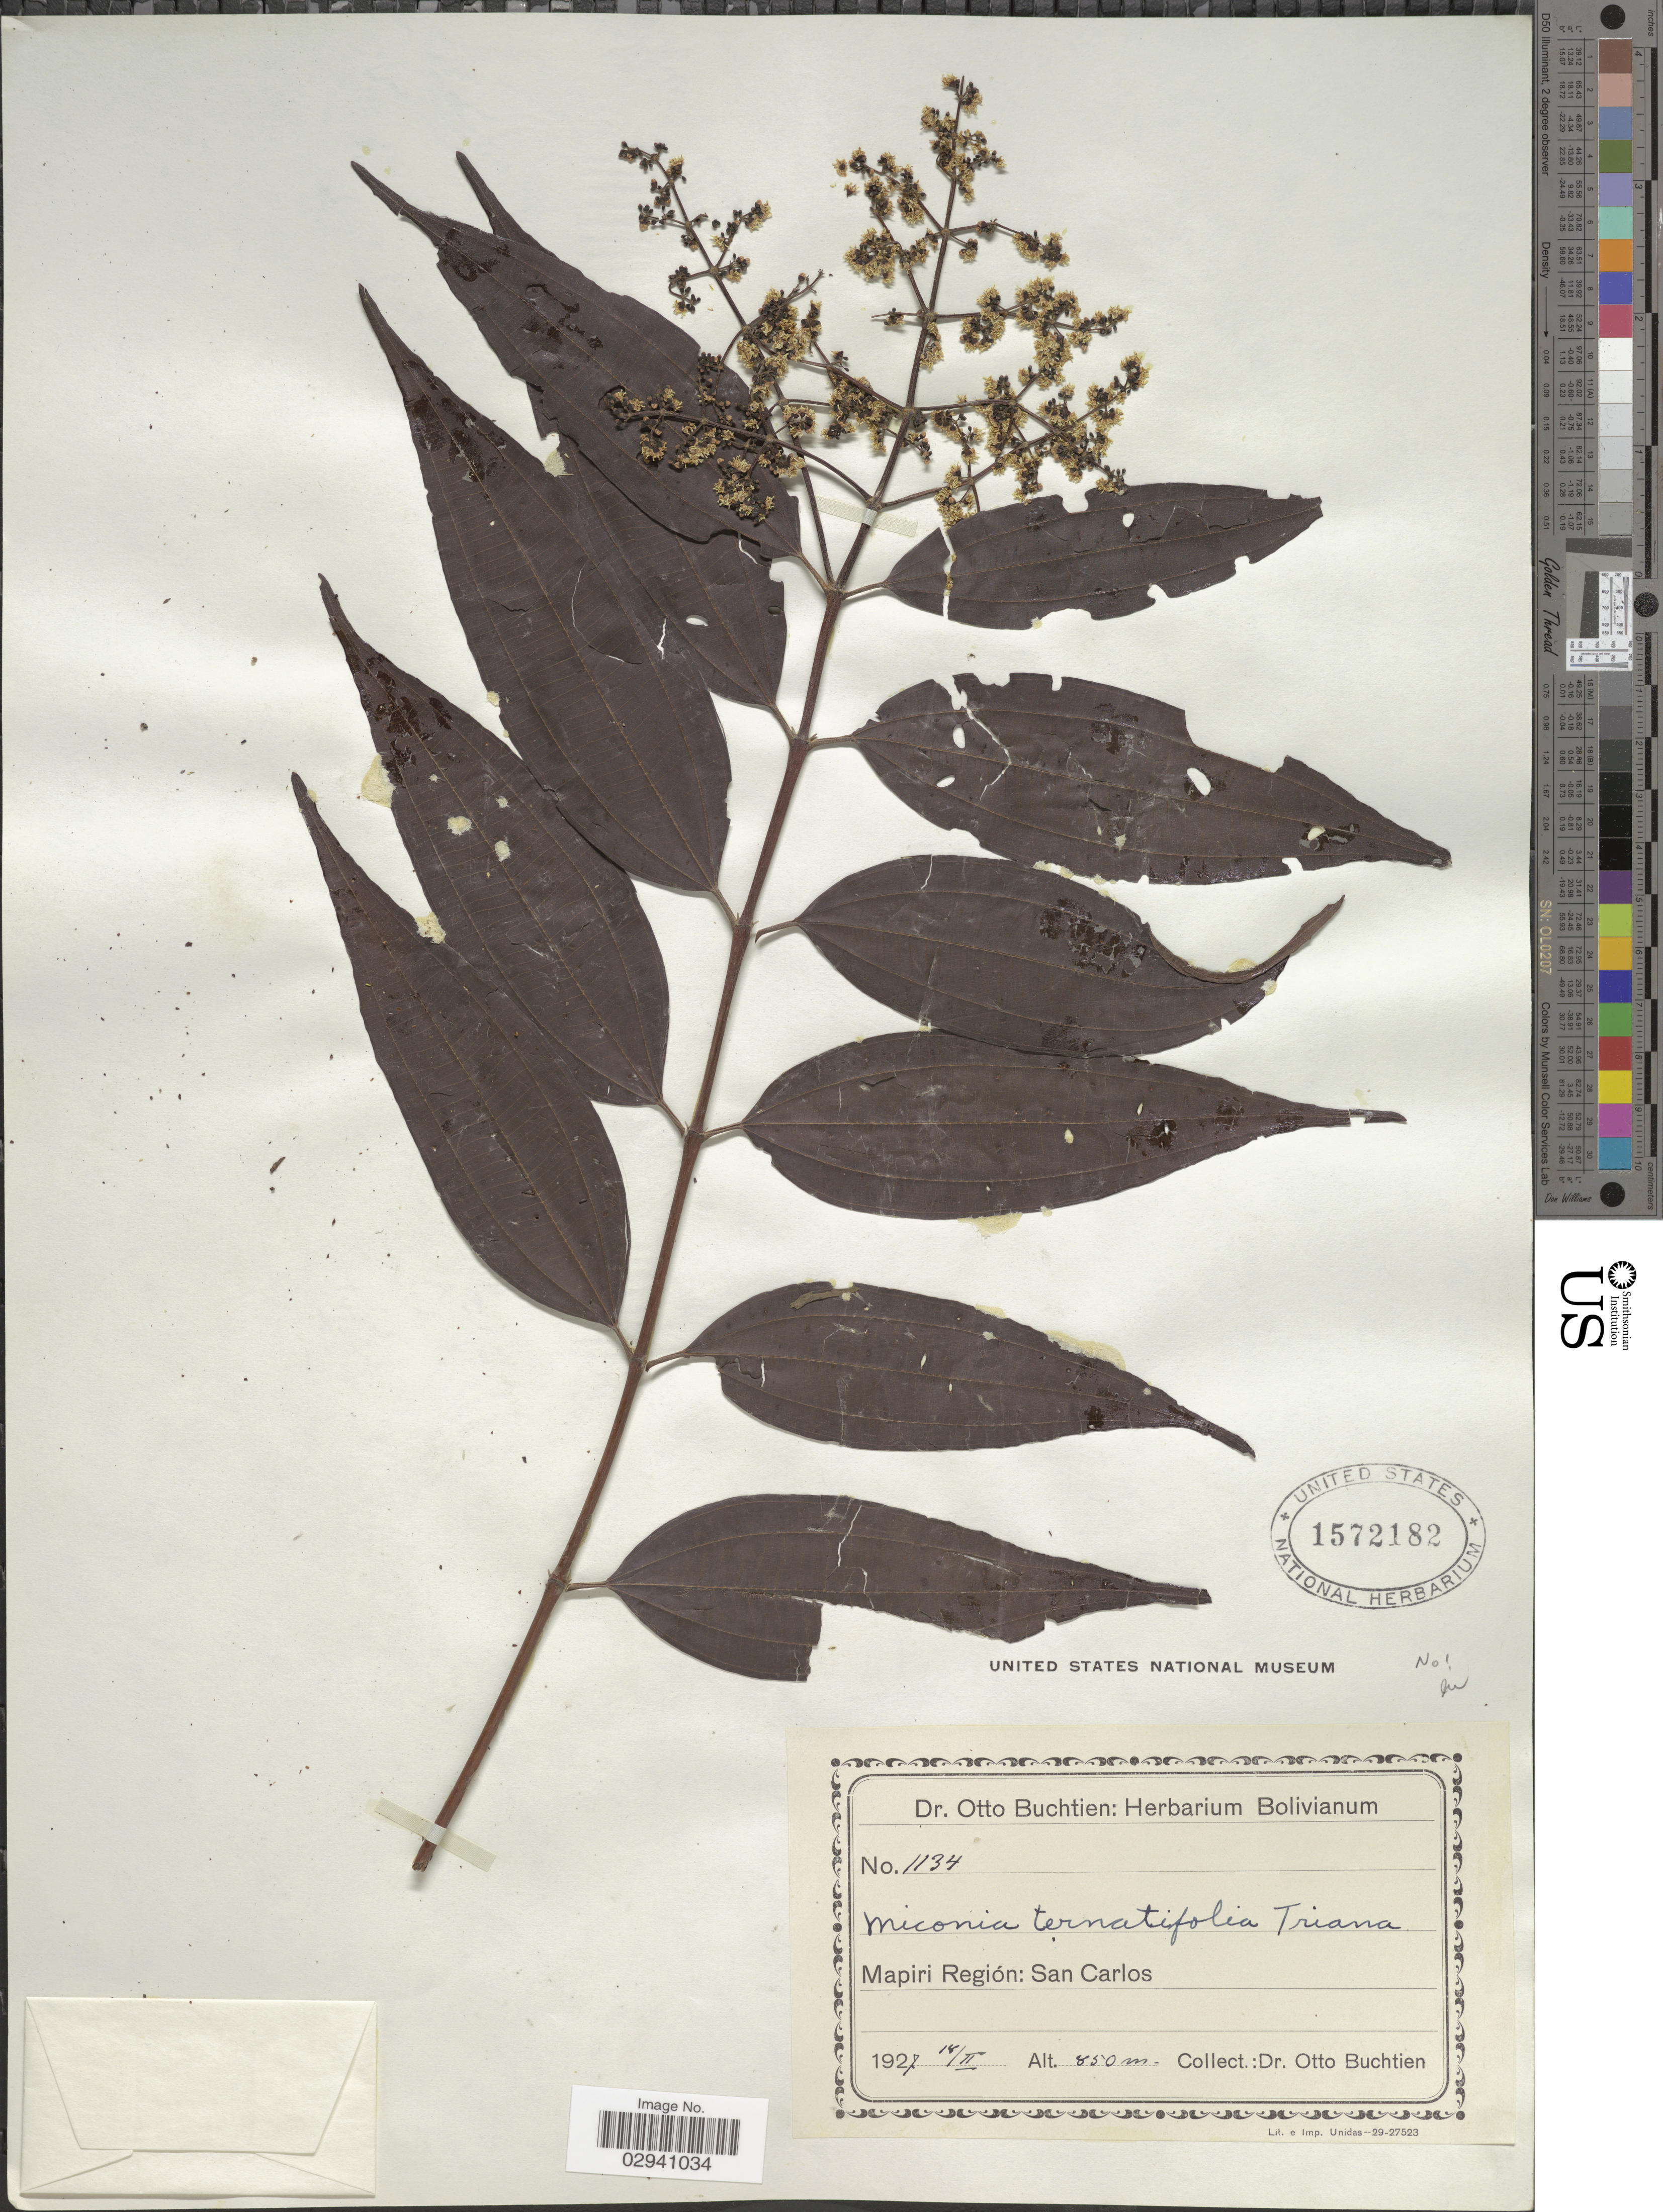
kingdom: Plantae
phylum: Tracheophyta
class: Magnoliopsida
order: Myrtales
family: Melastomataceae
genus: Miconia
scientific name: Miconia minutiflora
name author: (Bonpl.) DC.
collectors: O. Buchtien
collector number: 1134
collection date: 1927-02-18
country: Bolivia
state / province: La Paz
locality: Mapiri Región: San Carlos.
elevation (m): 850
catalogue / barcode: US 1572182